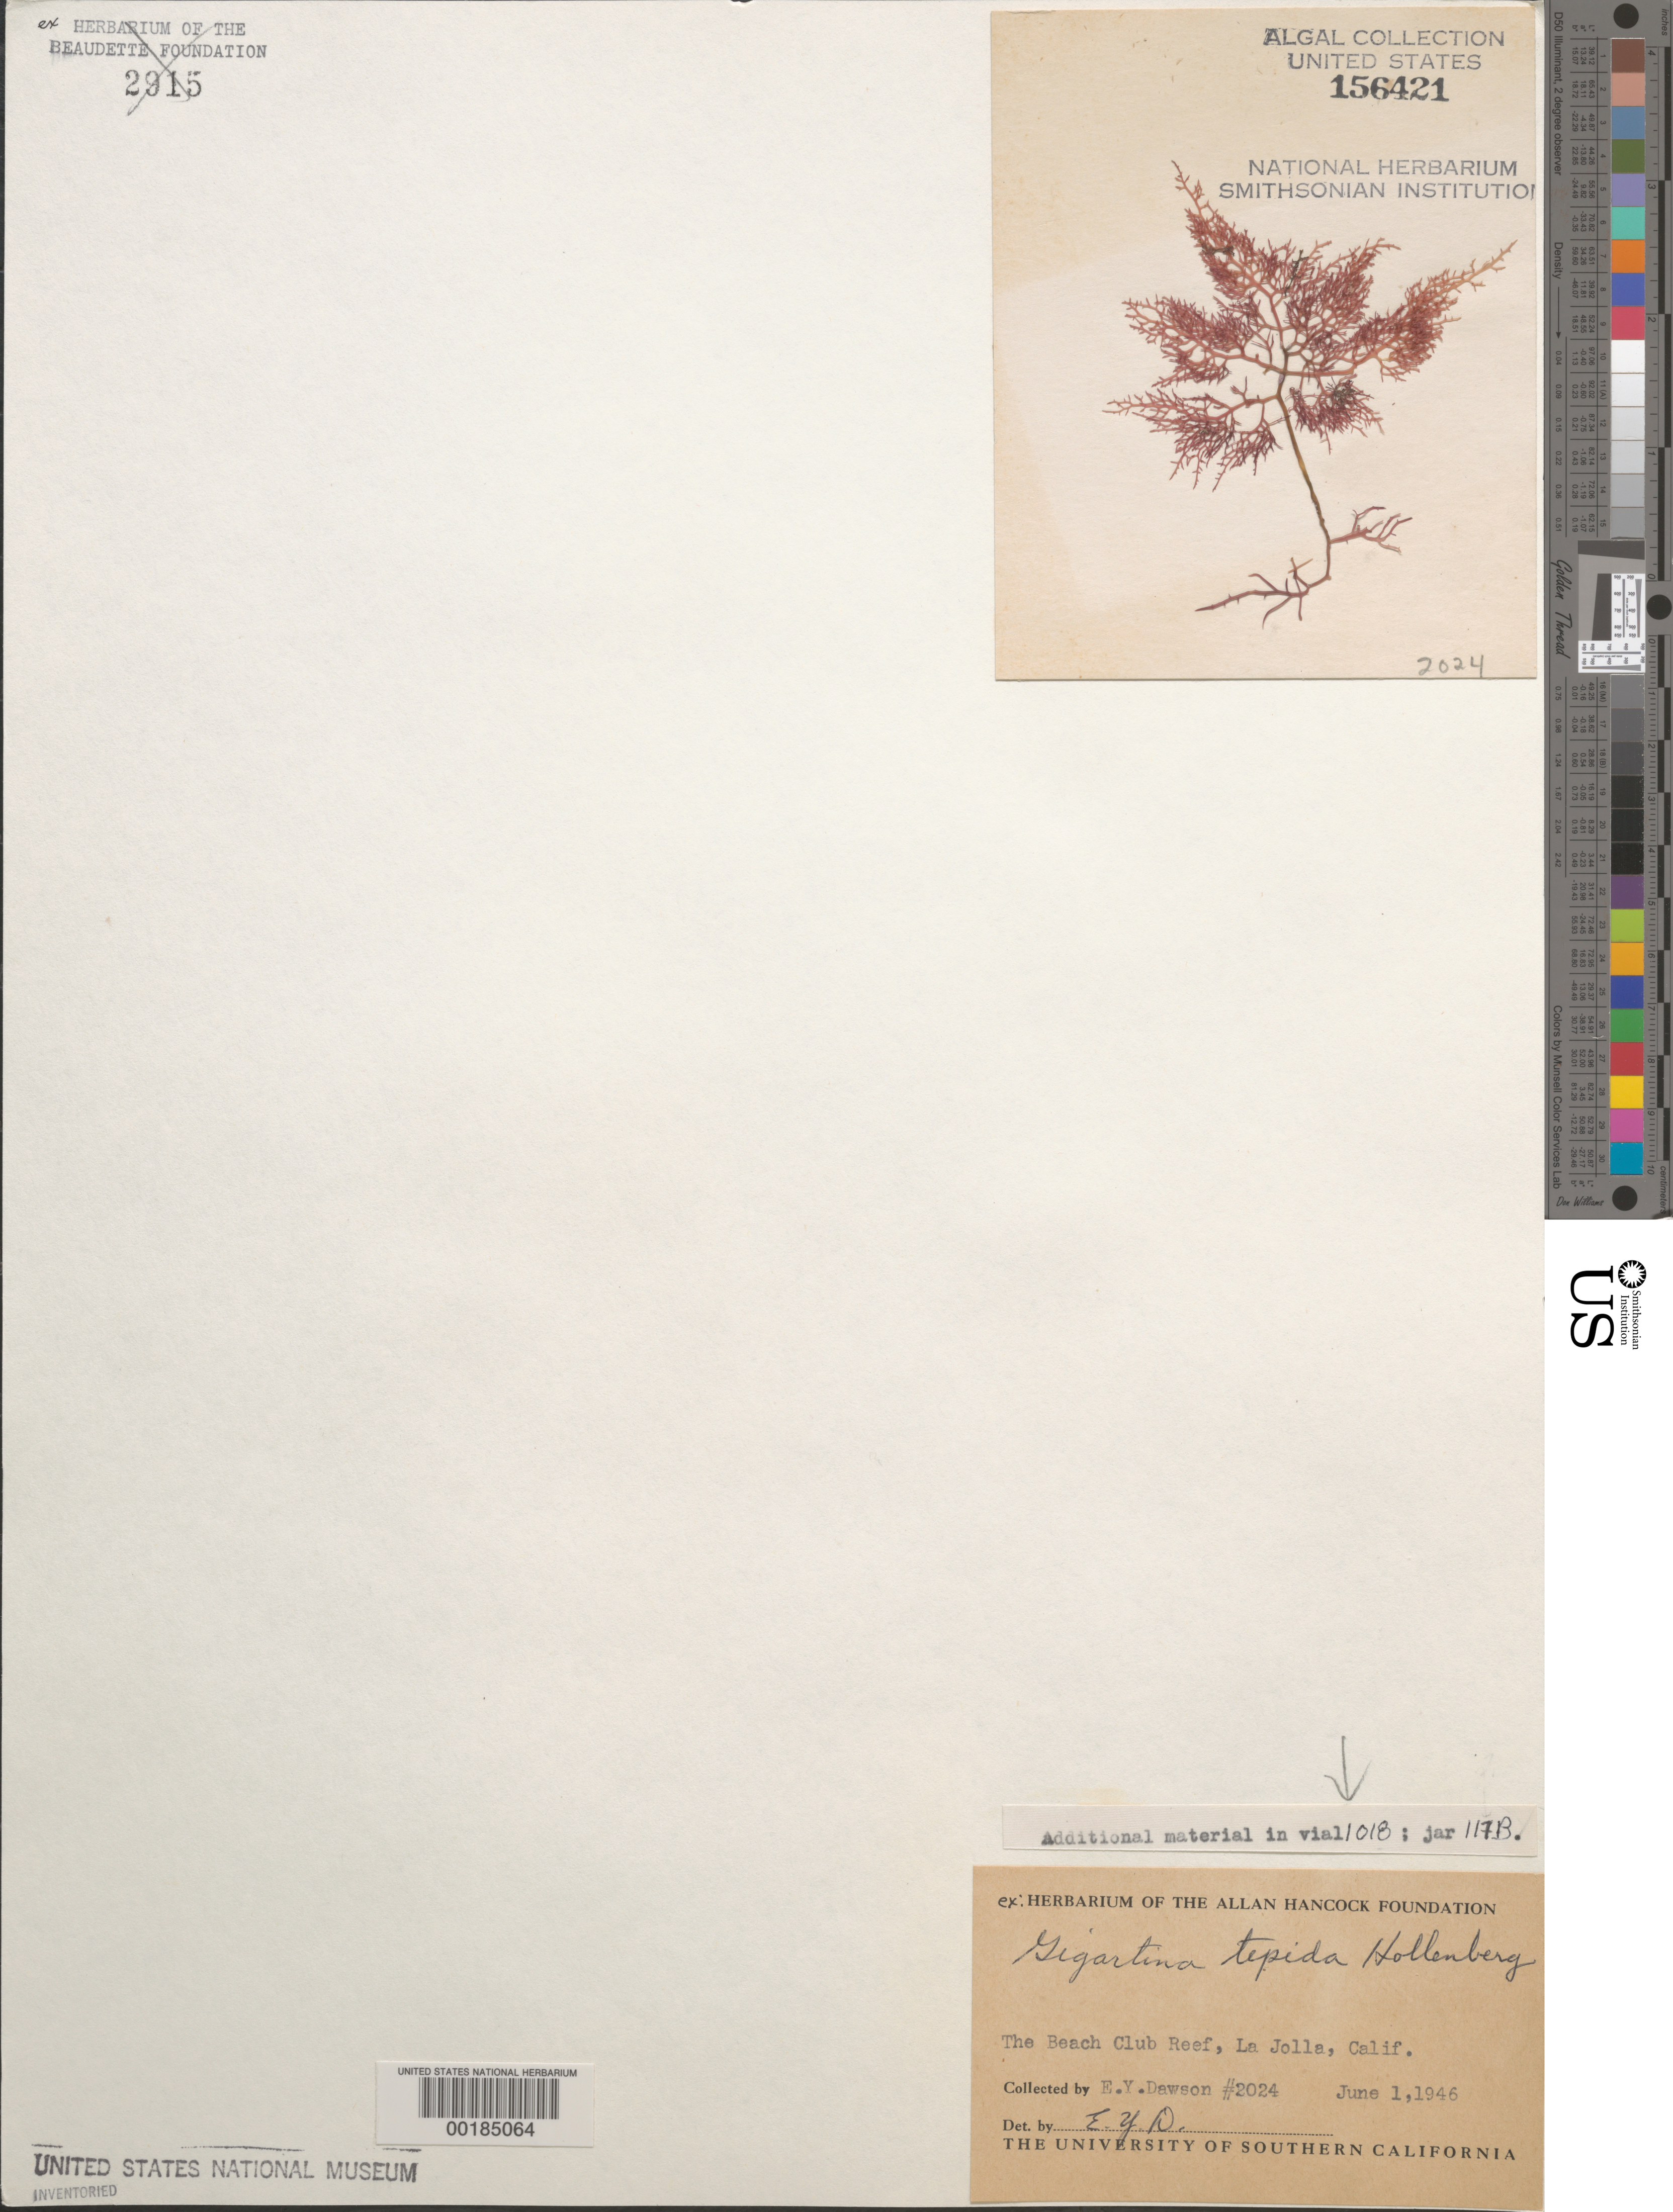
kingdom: Plantae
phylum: Rhodophyta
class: Florideophyceae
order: Gigartinales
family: Gigartinaceae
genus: Chondracanthus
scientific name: Chondracanthus tepidus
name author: (Hollenb.) Guiry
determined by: Algae name updating Project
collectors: E. Y. Dawson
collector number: EYD 2024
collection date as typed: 01 Jun 1946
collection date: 1946-06-01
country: United States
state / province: California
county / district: San Diego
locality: La Jolla, beach club reef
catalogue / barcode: US 156421